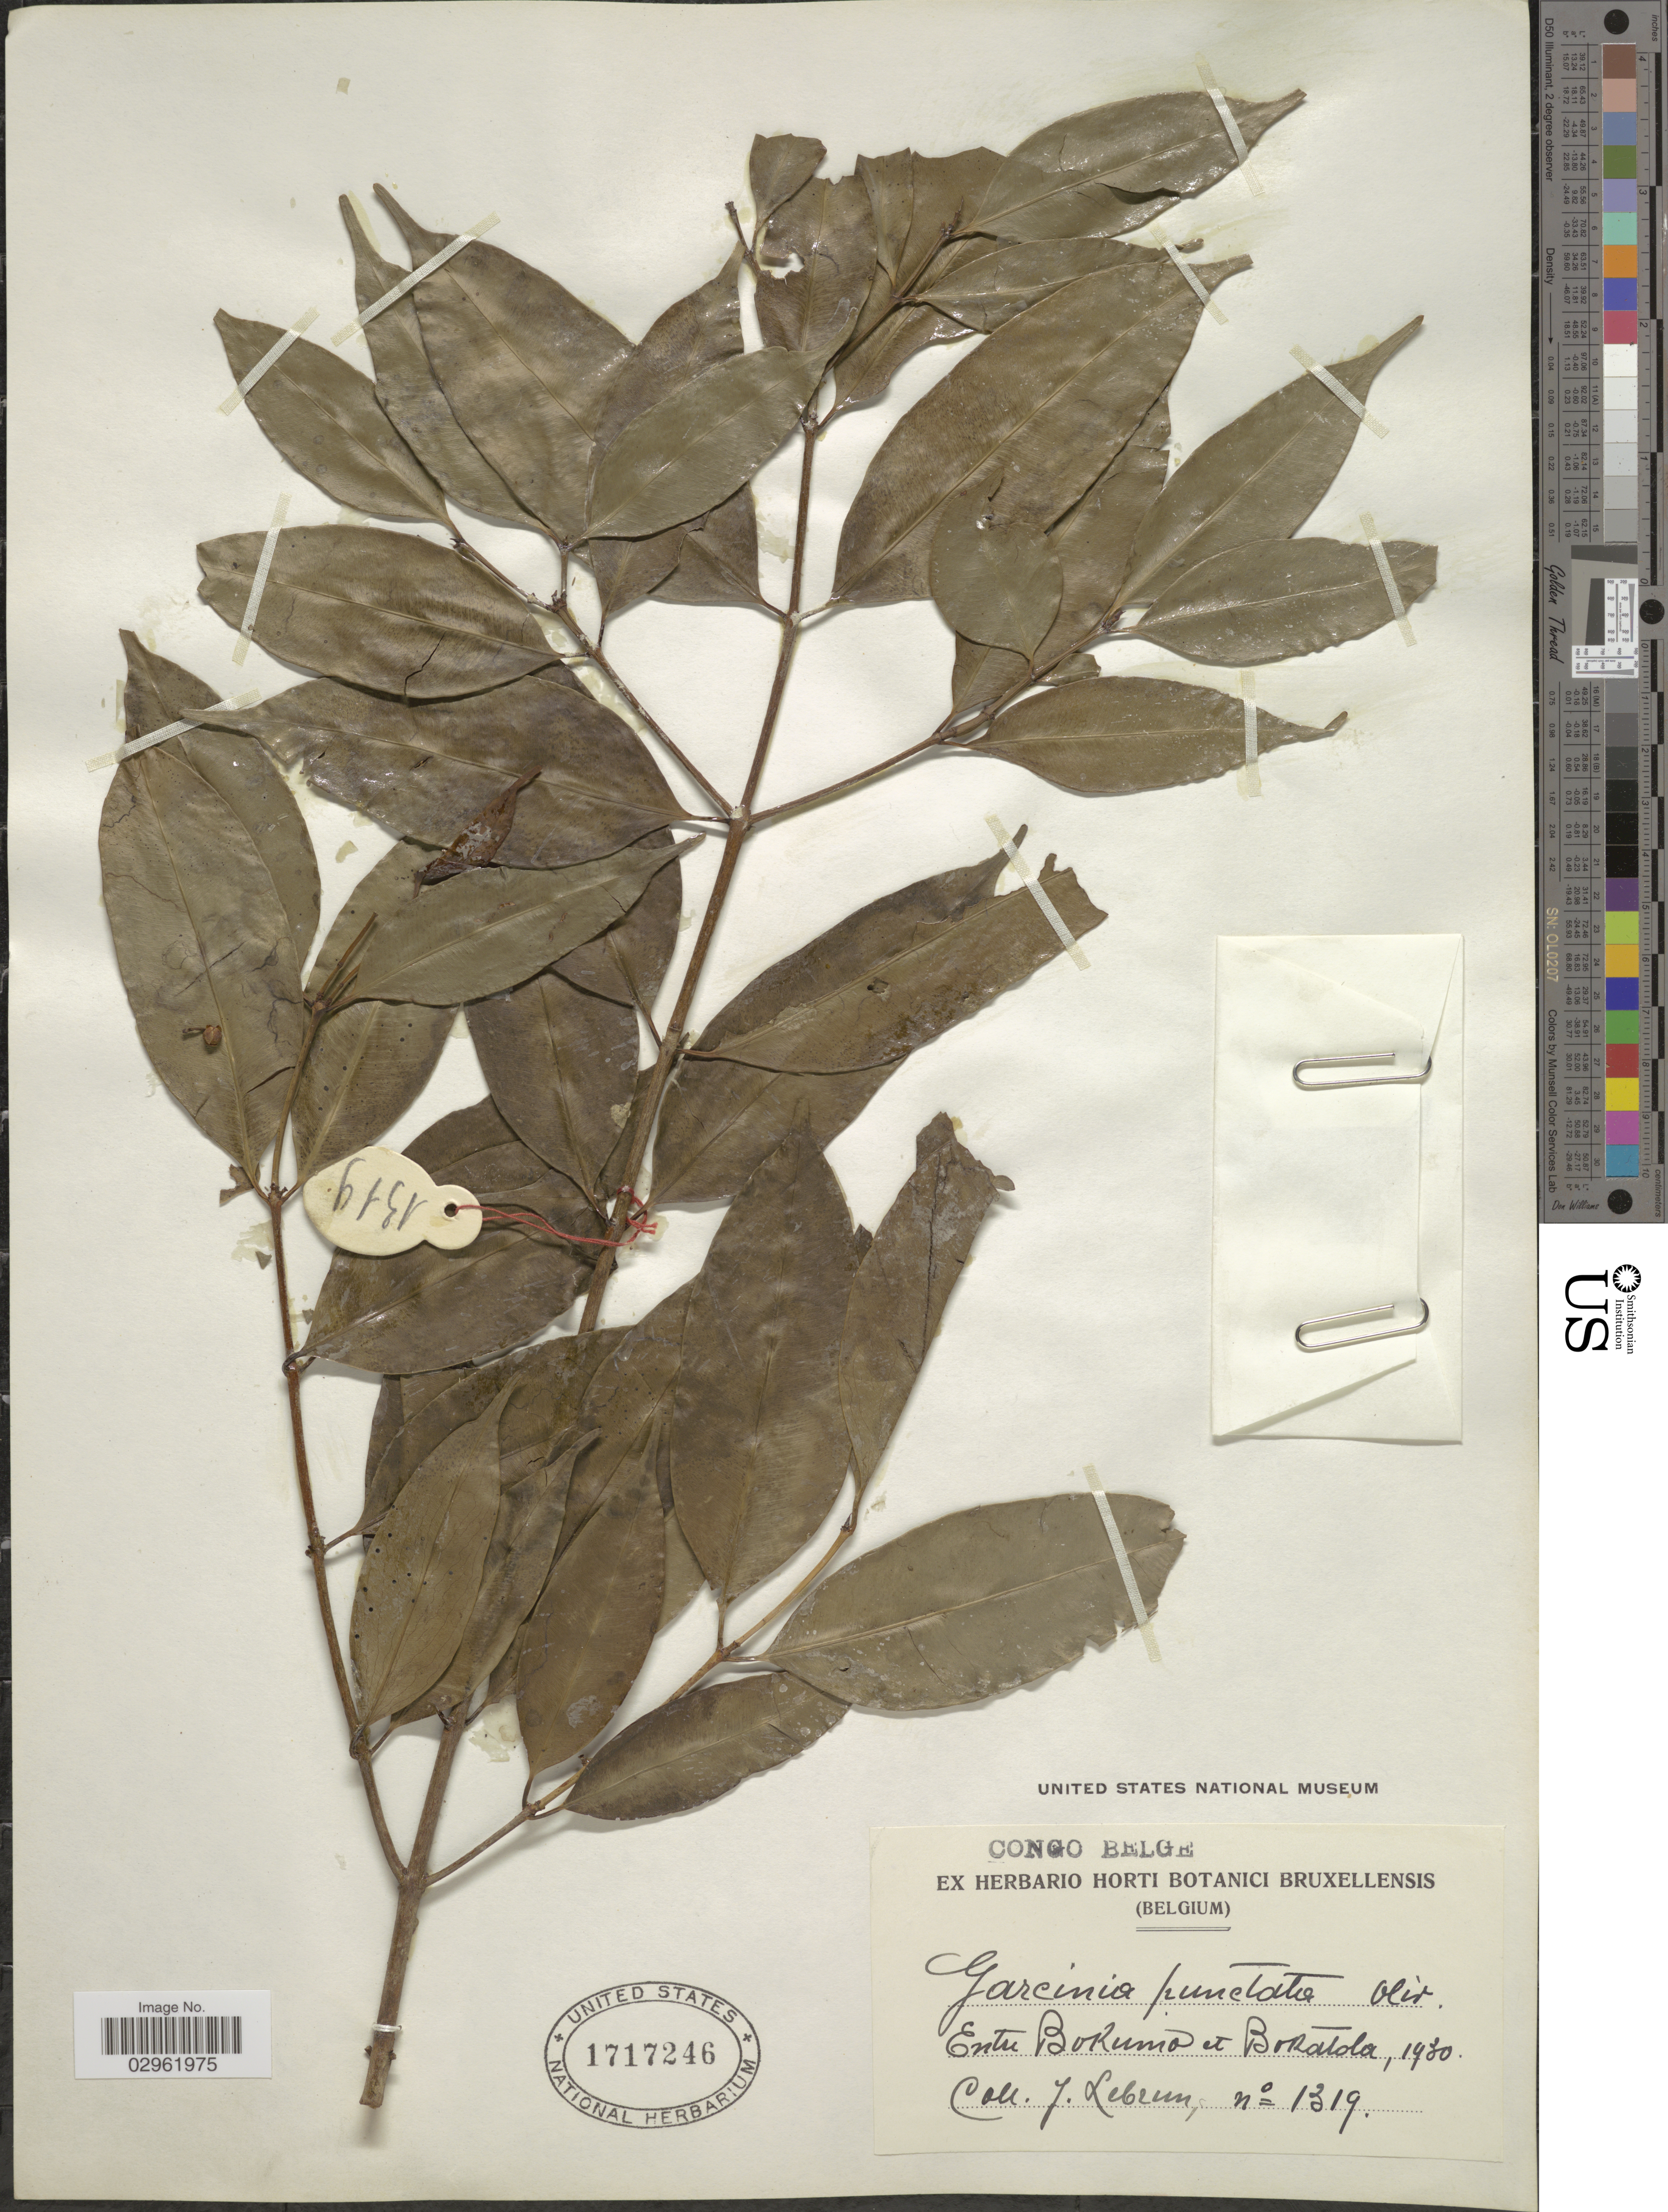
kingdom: Plantae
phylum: Tracheophyta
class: Magnoliopsida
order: Malpighiales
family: Clusiaceae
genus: Garcinia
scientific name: Garcinia punctata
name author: Oliv.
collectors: J. A. Lebrun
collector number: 1319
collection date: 1930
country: Congo, Democratic Republic of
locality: Congo Belge. Entre Bokumo et Bokatola.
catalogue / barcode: US 1717246